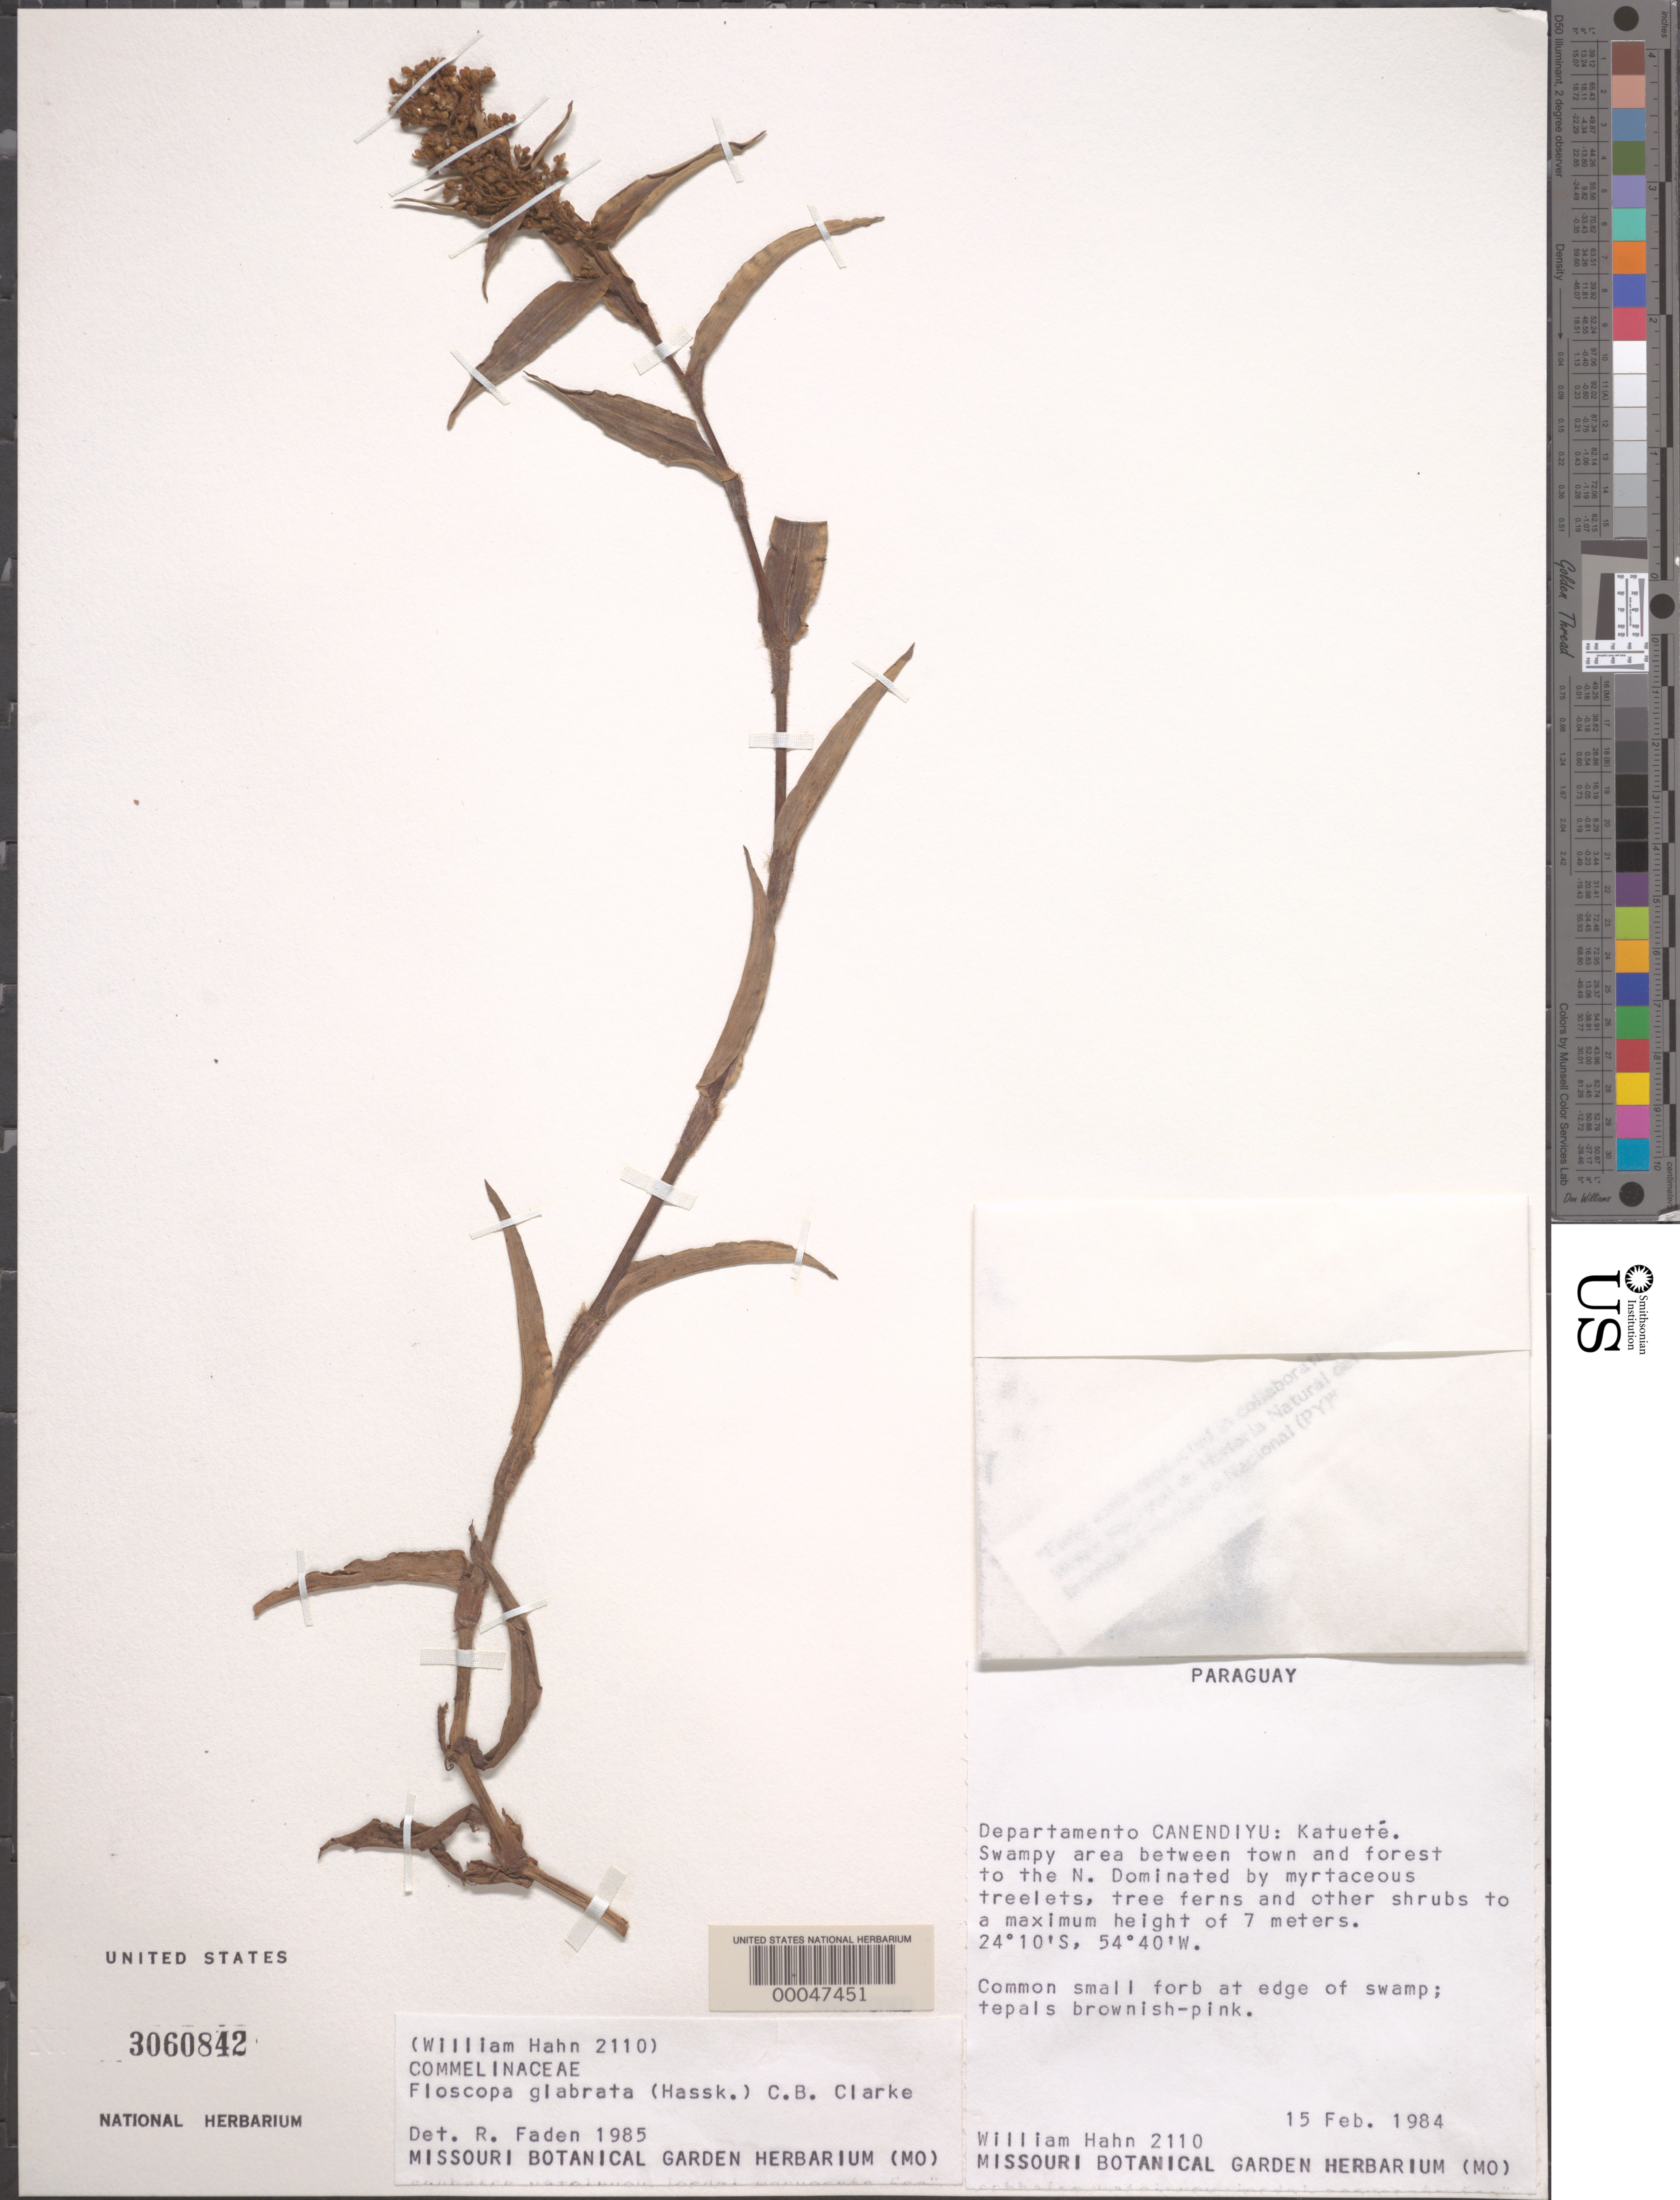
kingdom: Plantae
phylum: Tracheophyta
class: Liliopsida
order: Commelinales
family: Commelinaceae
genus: Floscopa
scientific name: Floscopa glabrata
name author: (Kunth) Hassk.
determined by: Faden, Robert B., (US), Smithsonian Institution - National Museum of Natural History (UNITED STATES)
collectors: W. Hahn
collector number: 2110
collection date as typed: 15 Feb 1984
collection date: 1984-02-15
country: Paraguay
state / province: Canindeyú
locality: Katuete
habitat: Swamp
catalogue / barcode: US 3060842